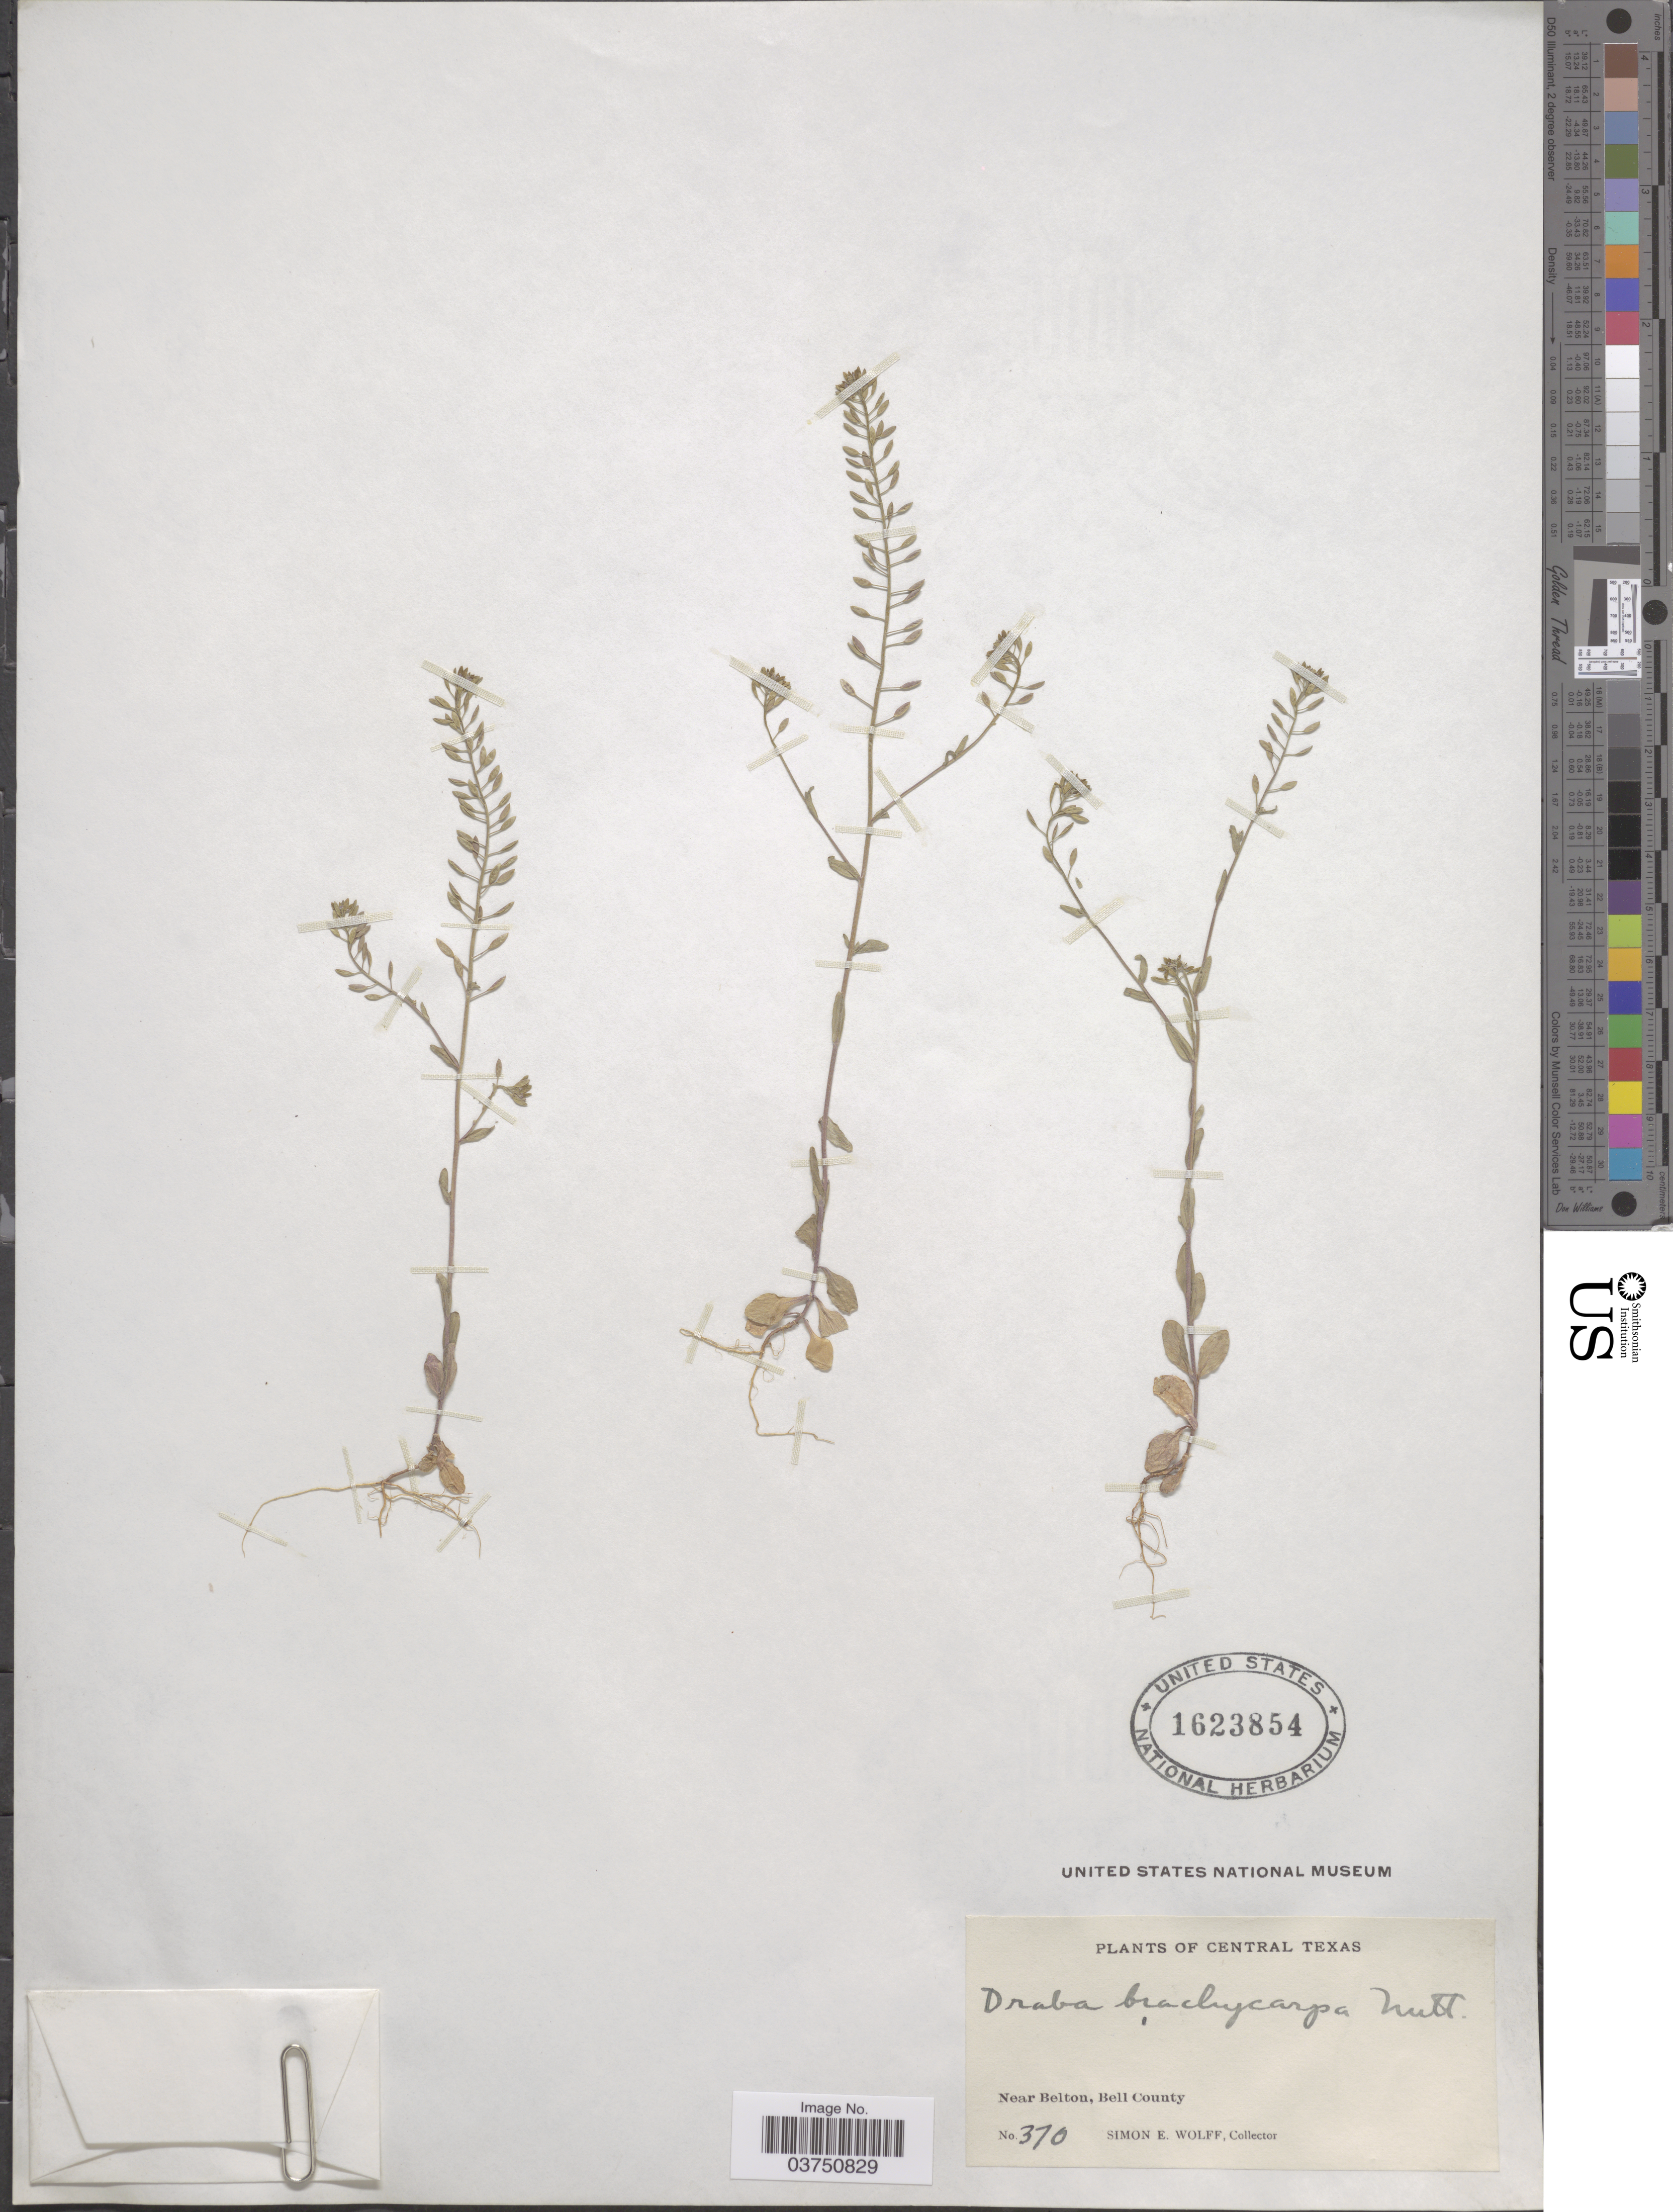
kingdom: Plantae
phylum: Tracheophyta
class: Magnoliopsida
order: Brassicales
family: Brassicaceae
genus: Draba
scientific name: Draba brachycarpa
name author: (Nutt.) Torr. & A. Gray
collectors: S. E. Wolff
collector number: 370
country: United States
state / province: Texas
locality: Central Texas. Near Belton, Bell County.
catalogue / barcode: US 1623854